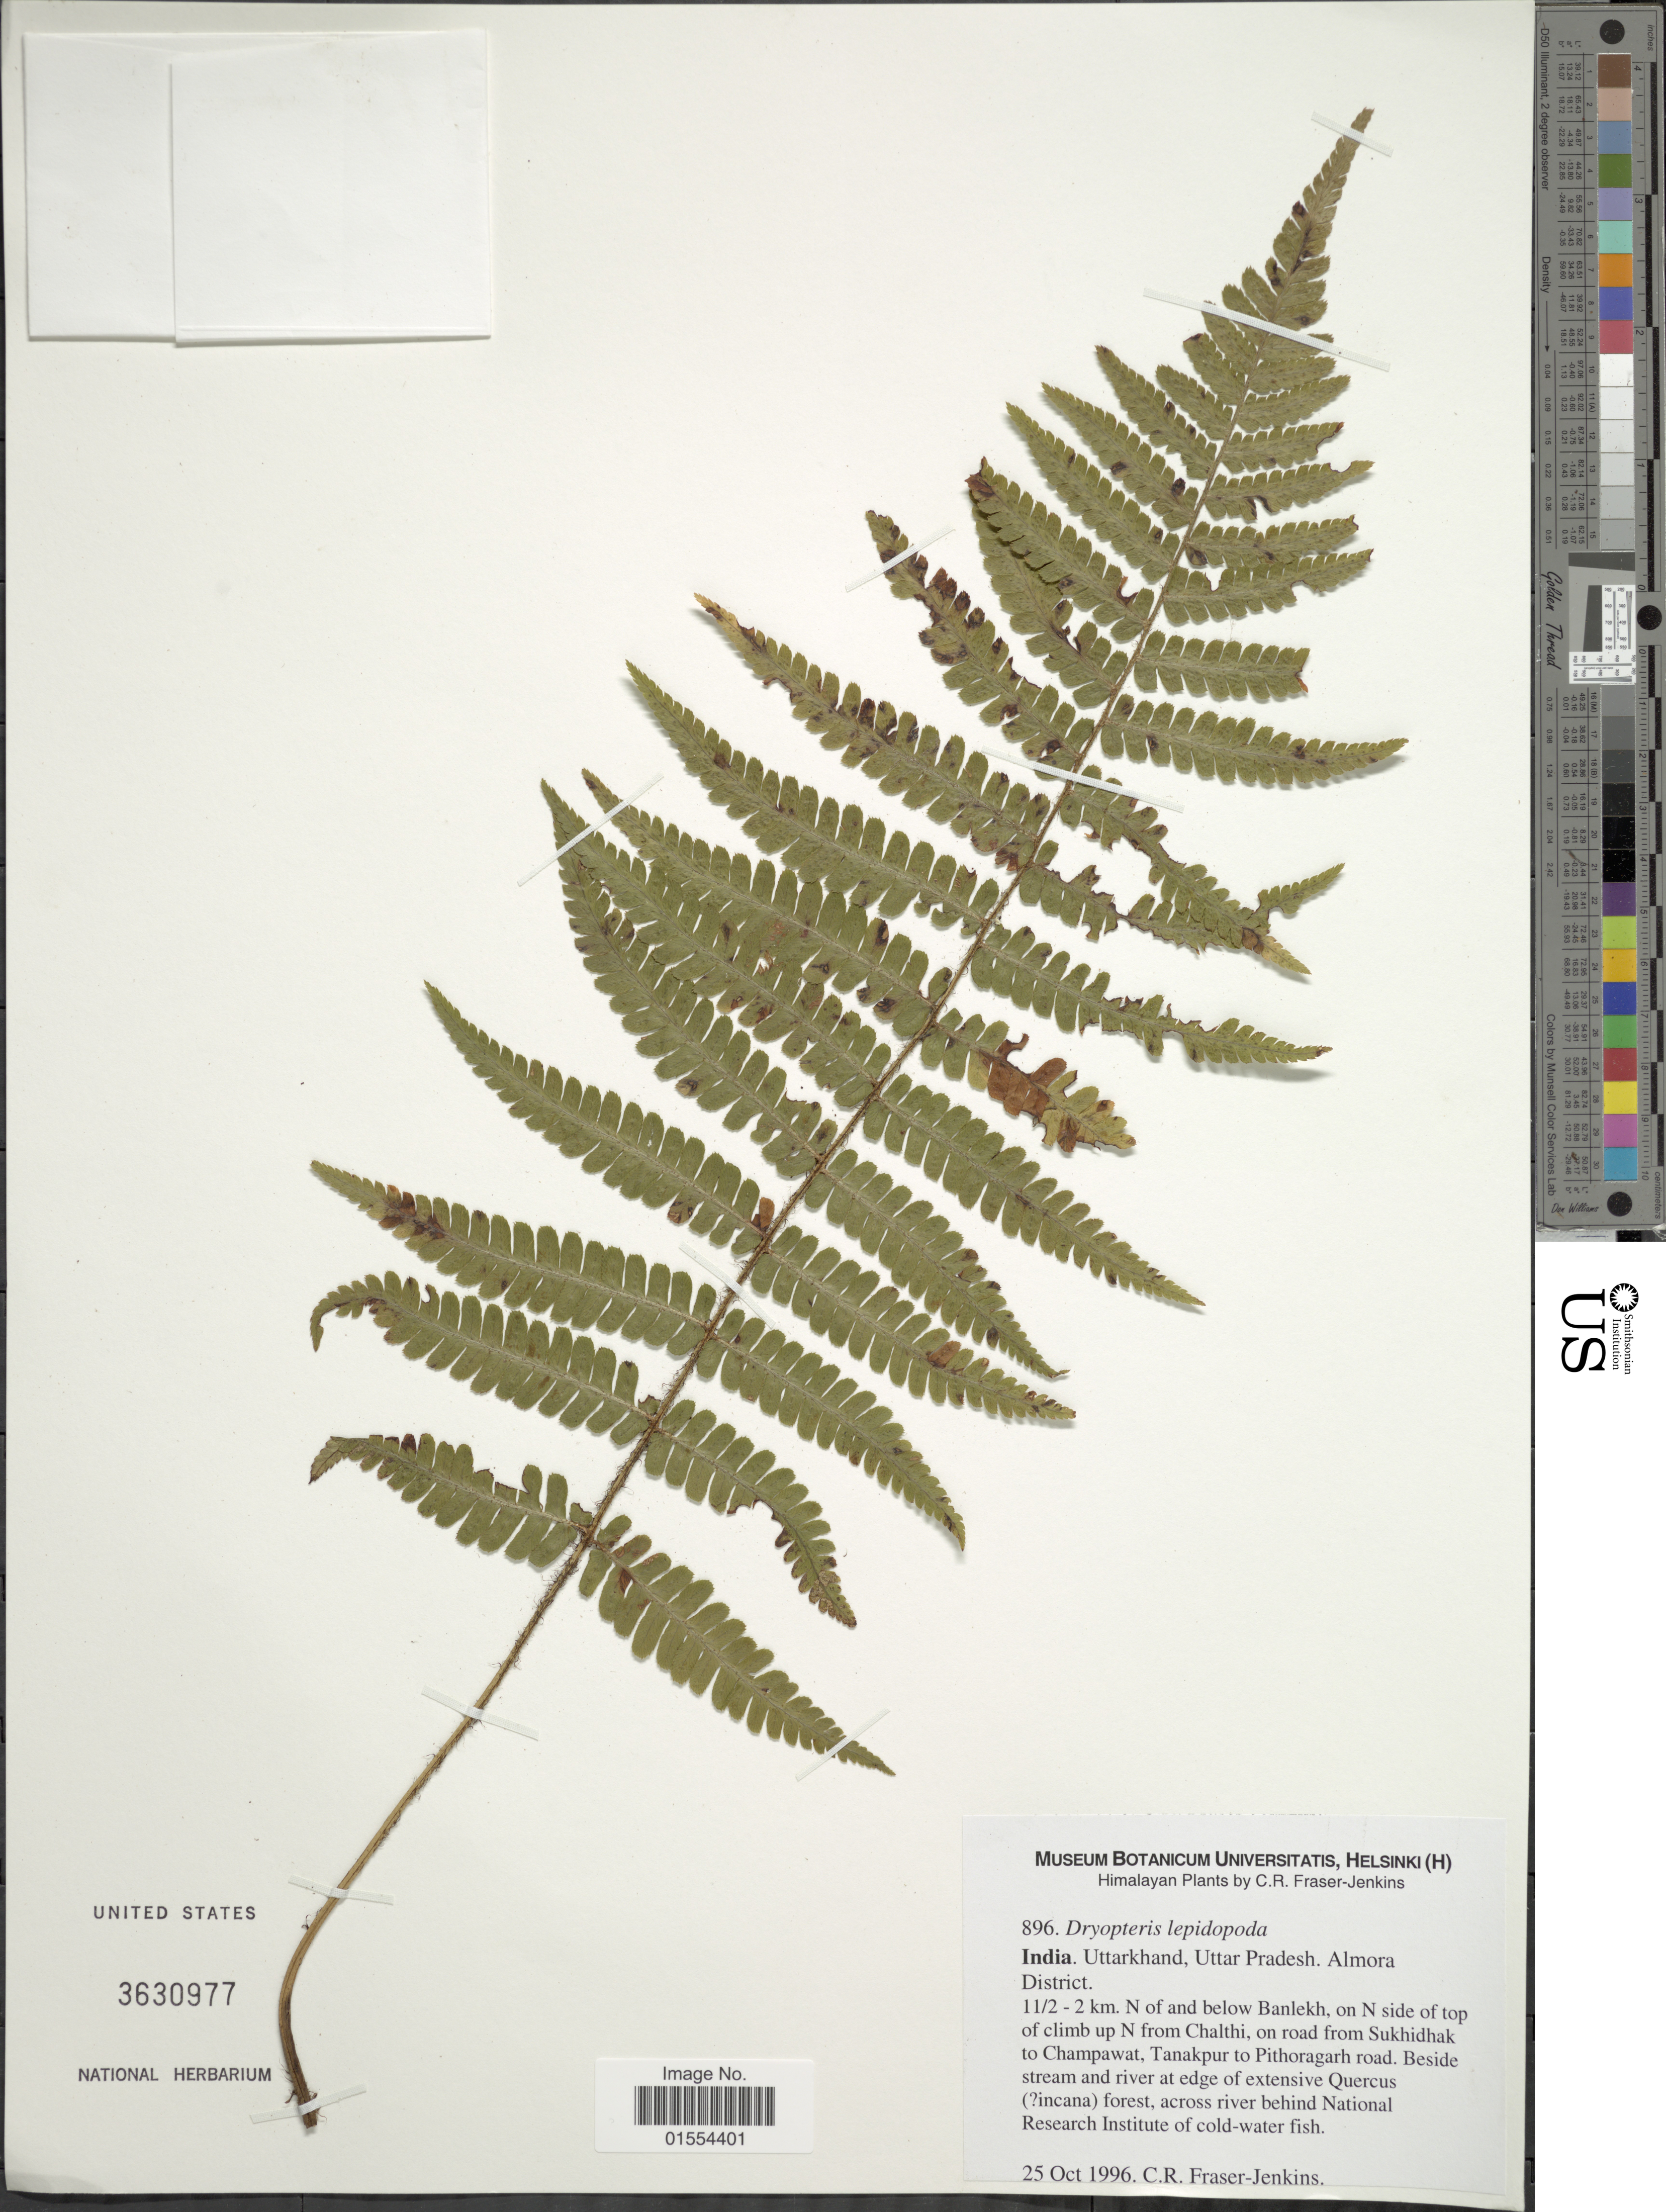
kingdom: Plantae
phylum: Tracheophyta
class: Polypodiopsida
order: Polypodiales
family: Dryopteridaceae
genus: Dryopteris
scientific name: Dryopteris lepidopoda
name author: Hayata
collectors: C. R. Fraser-Jenkins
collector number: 896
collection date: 1996-10-25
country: India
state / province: Uttar Pradesh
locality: Himalayan. India. Uttarkhand, Uttar Pradesh, Almora District, 1½-2 km. N of and below Banlekh, on N side of top of climb up N from Chalthi, on road drom Sukhidhak to Champawat, Tanakpur to Pithoragarh road,. Beside stream and river at edge of extensive Quercus ( [unsure placement]incana) forest.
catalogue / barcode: US 3630977